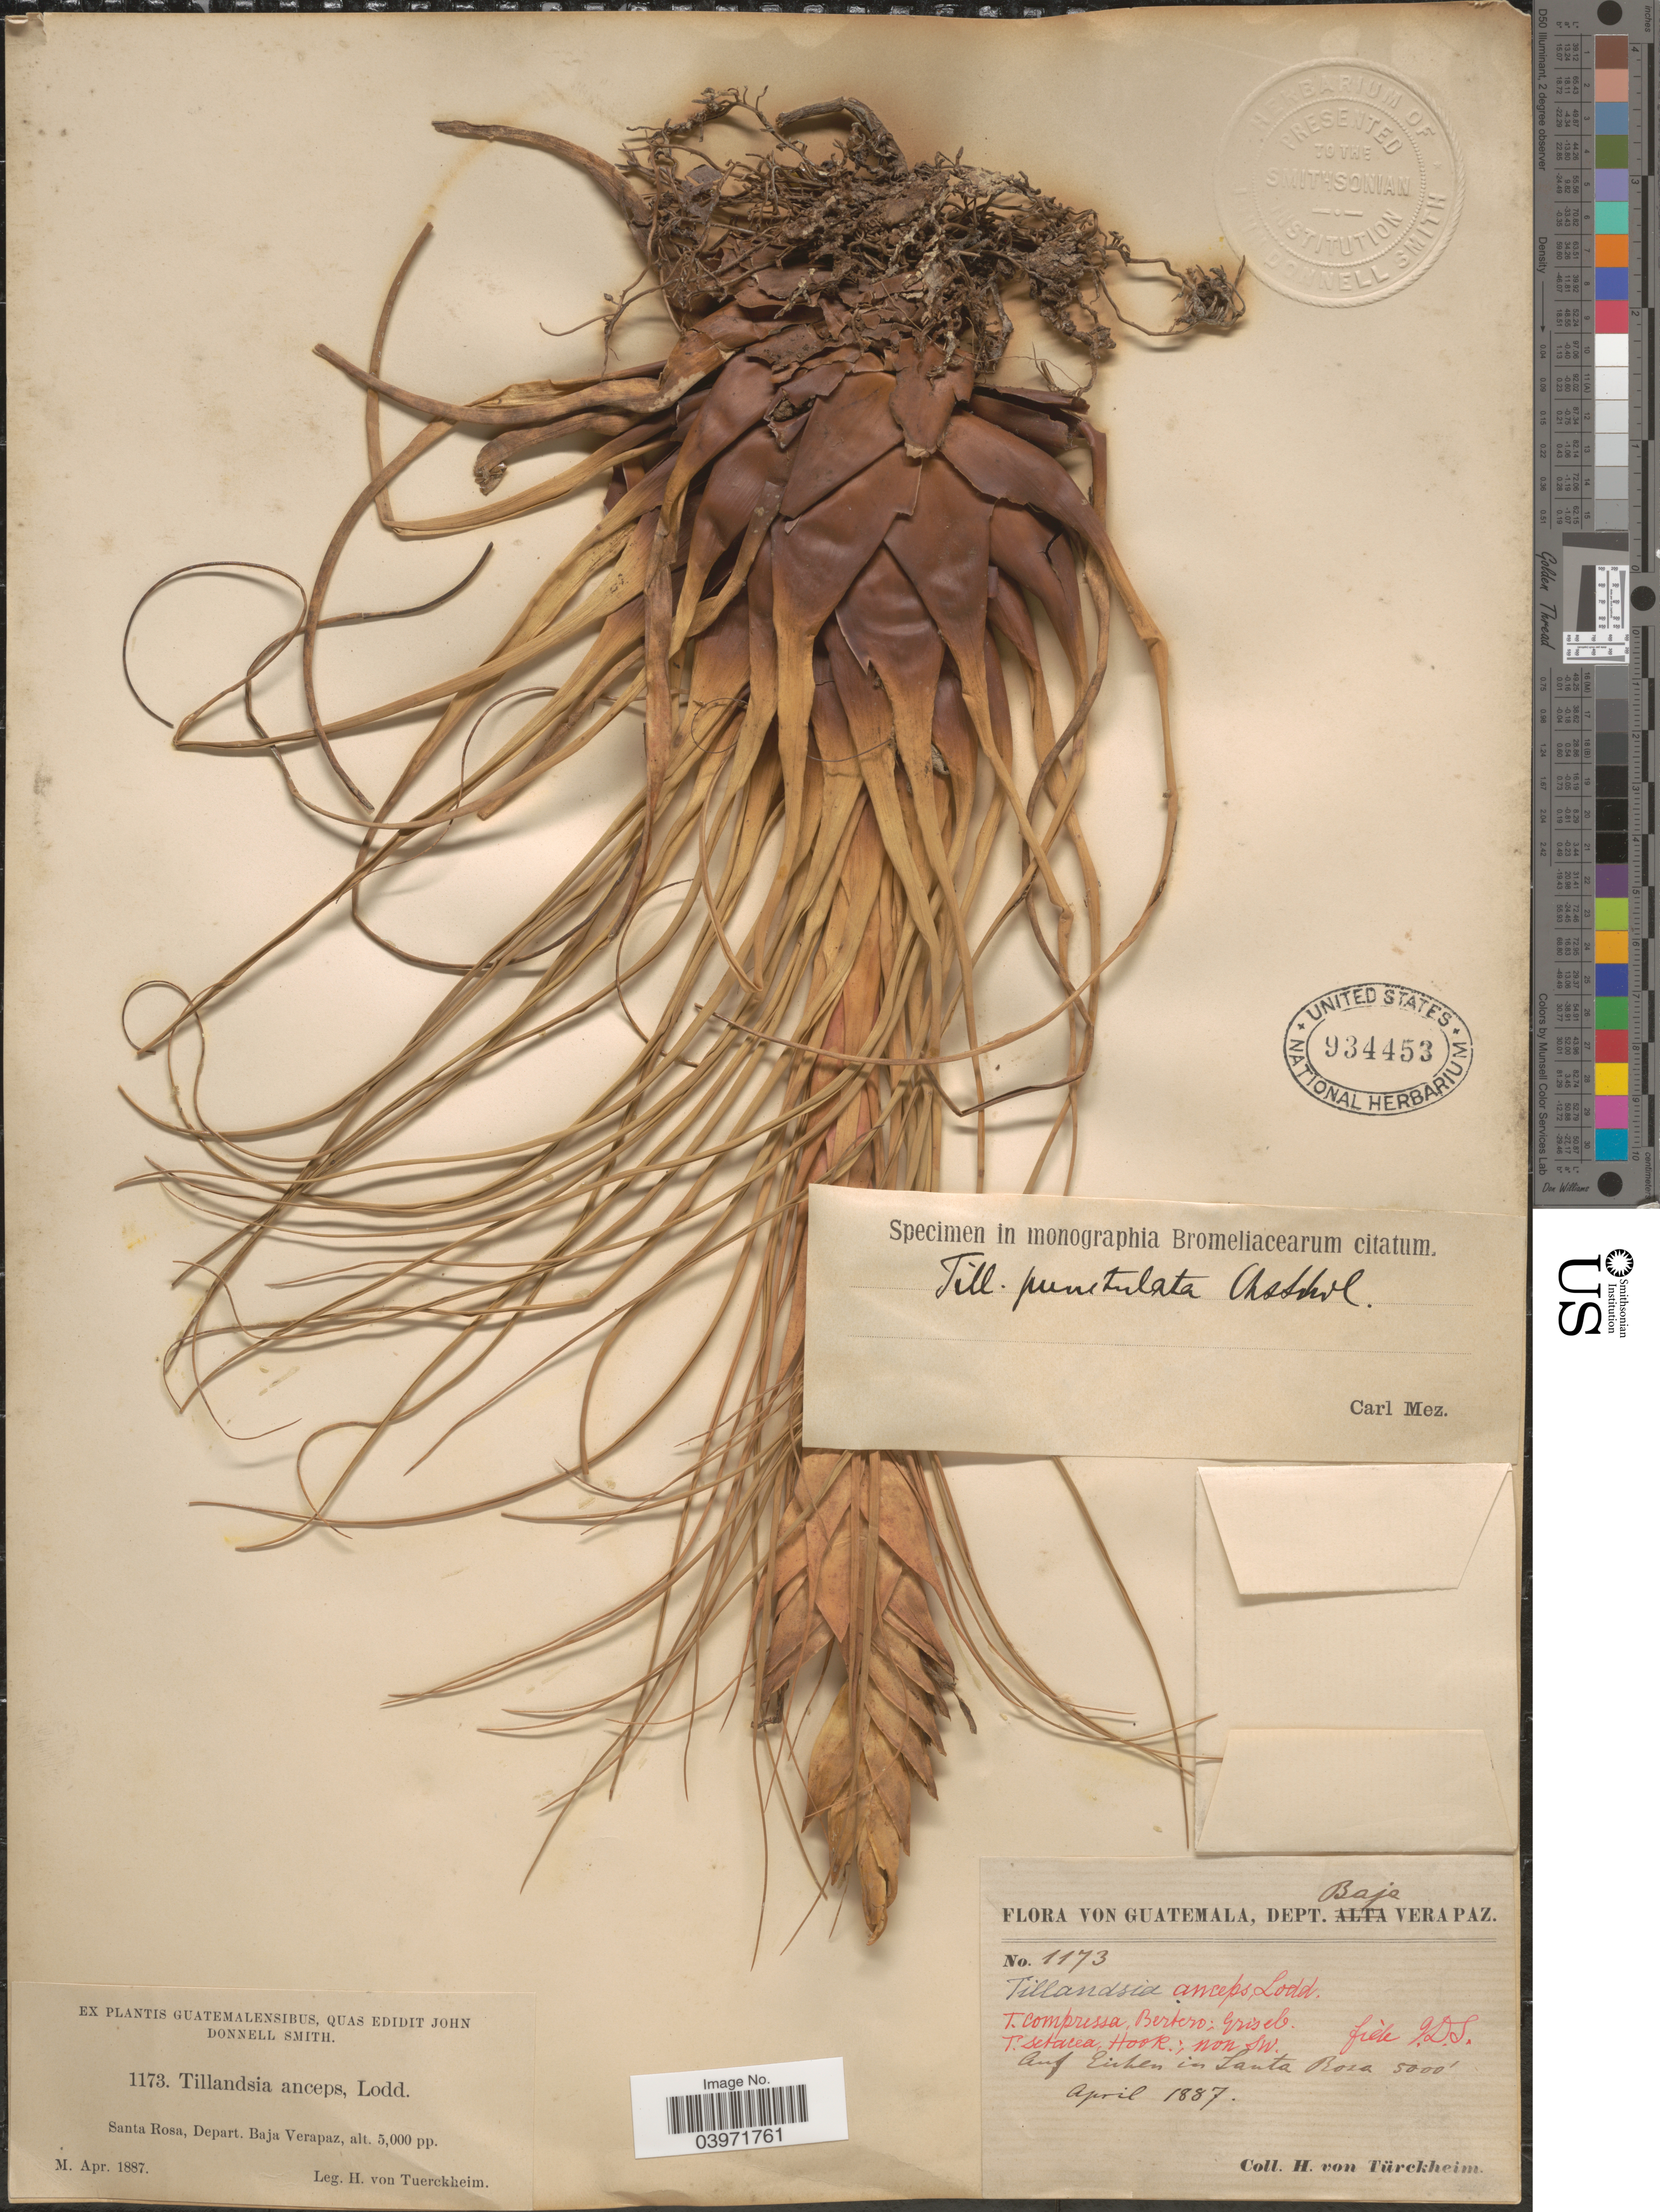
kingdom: Plantae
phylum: Tracheophyta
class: Liliopsida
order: Poales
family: Bromeliaceae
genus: Tillandsia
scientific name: Tillandsia punctulata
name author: Schltdl. & Cham.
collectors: H. von Türckheim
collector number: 1173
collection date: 1887-04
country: Guatemala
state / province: Baja Verapaz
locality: Santa Rosa, Depart. Baja Verapaz. Auf Eichen in Santa Rosa.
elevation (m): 1524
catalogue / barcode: US 934453